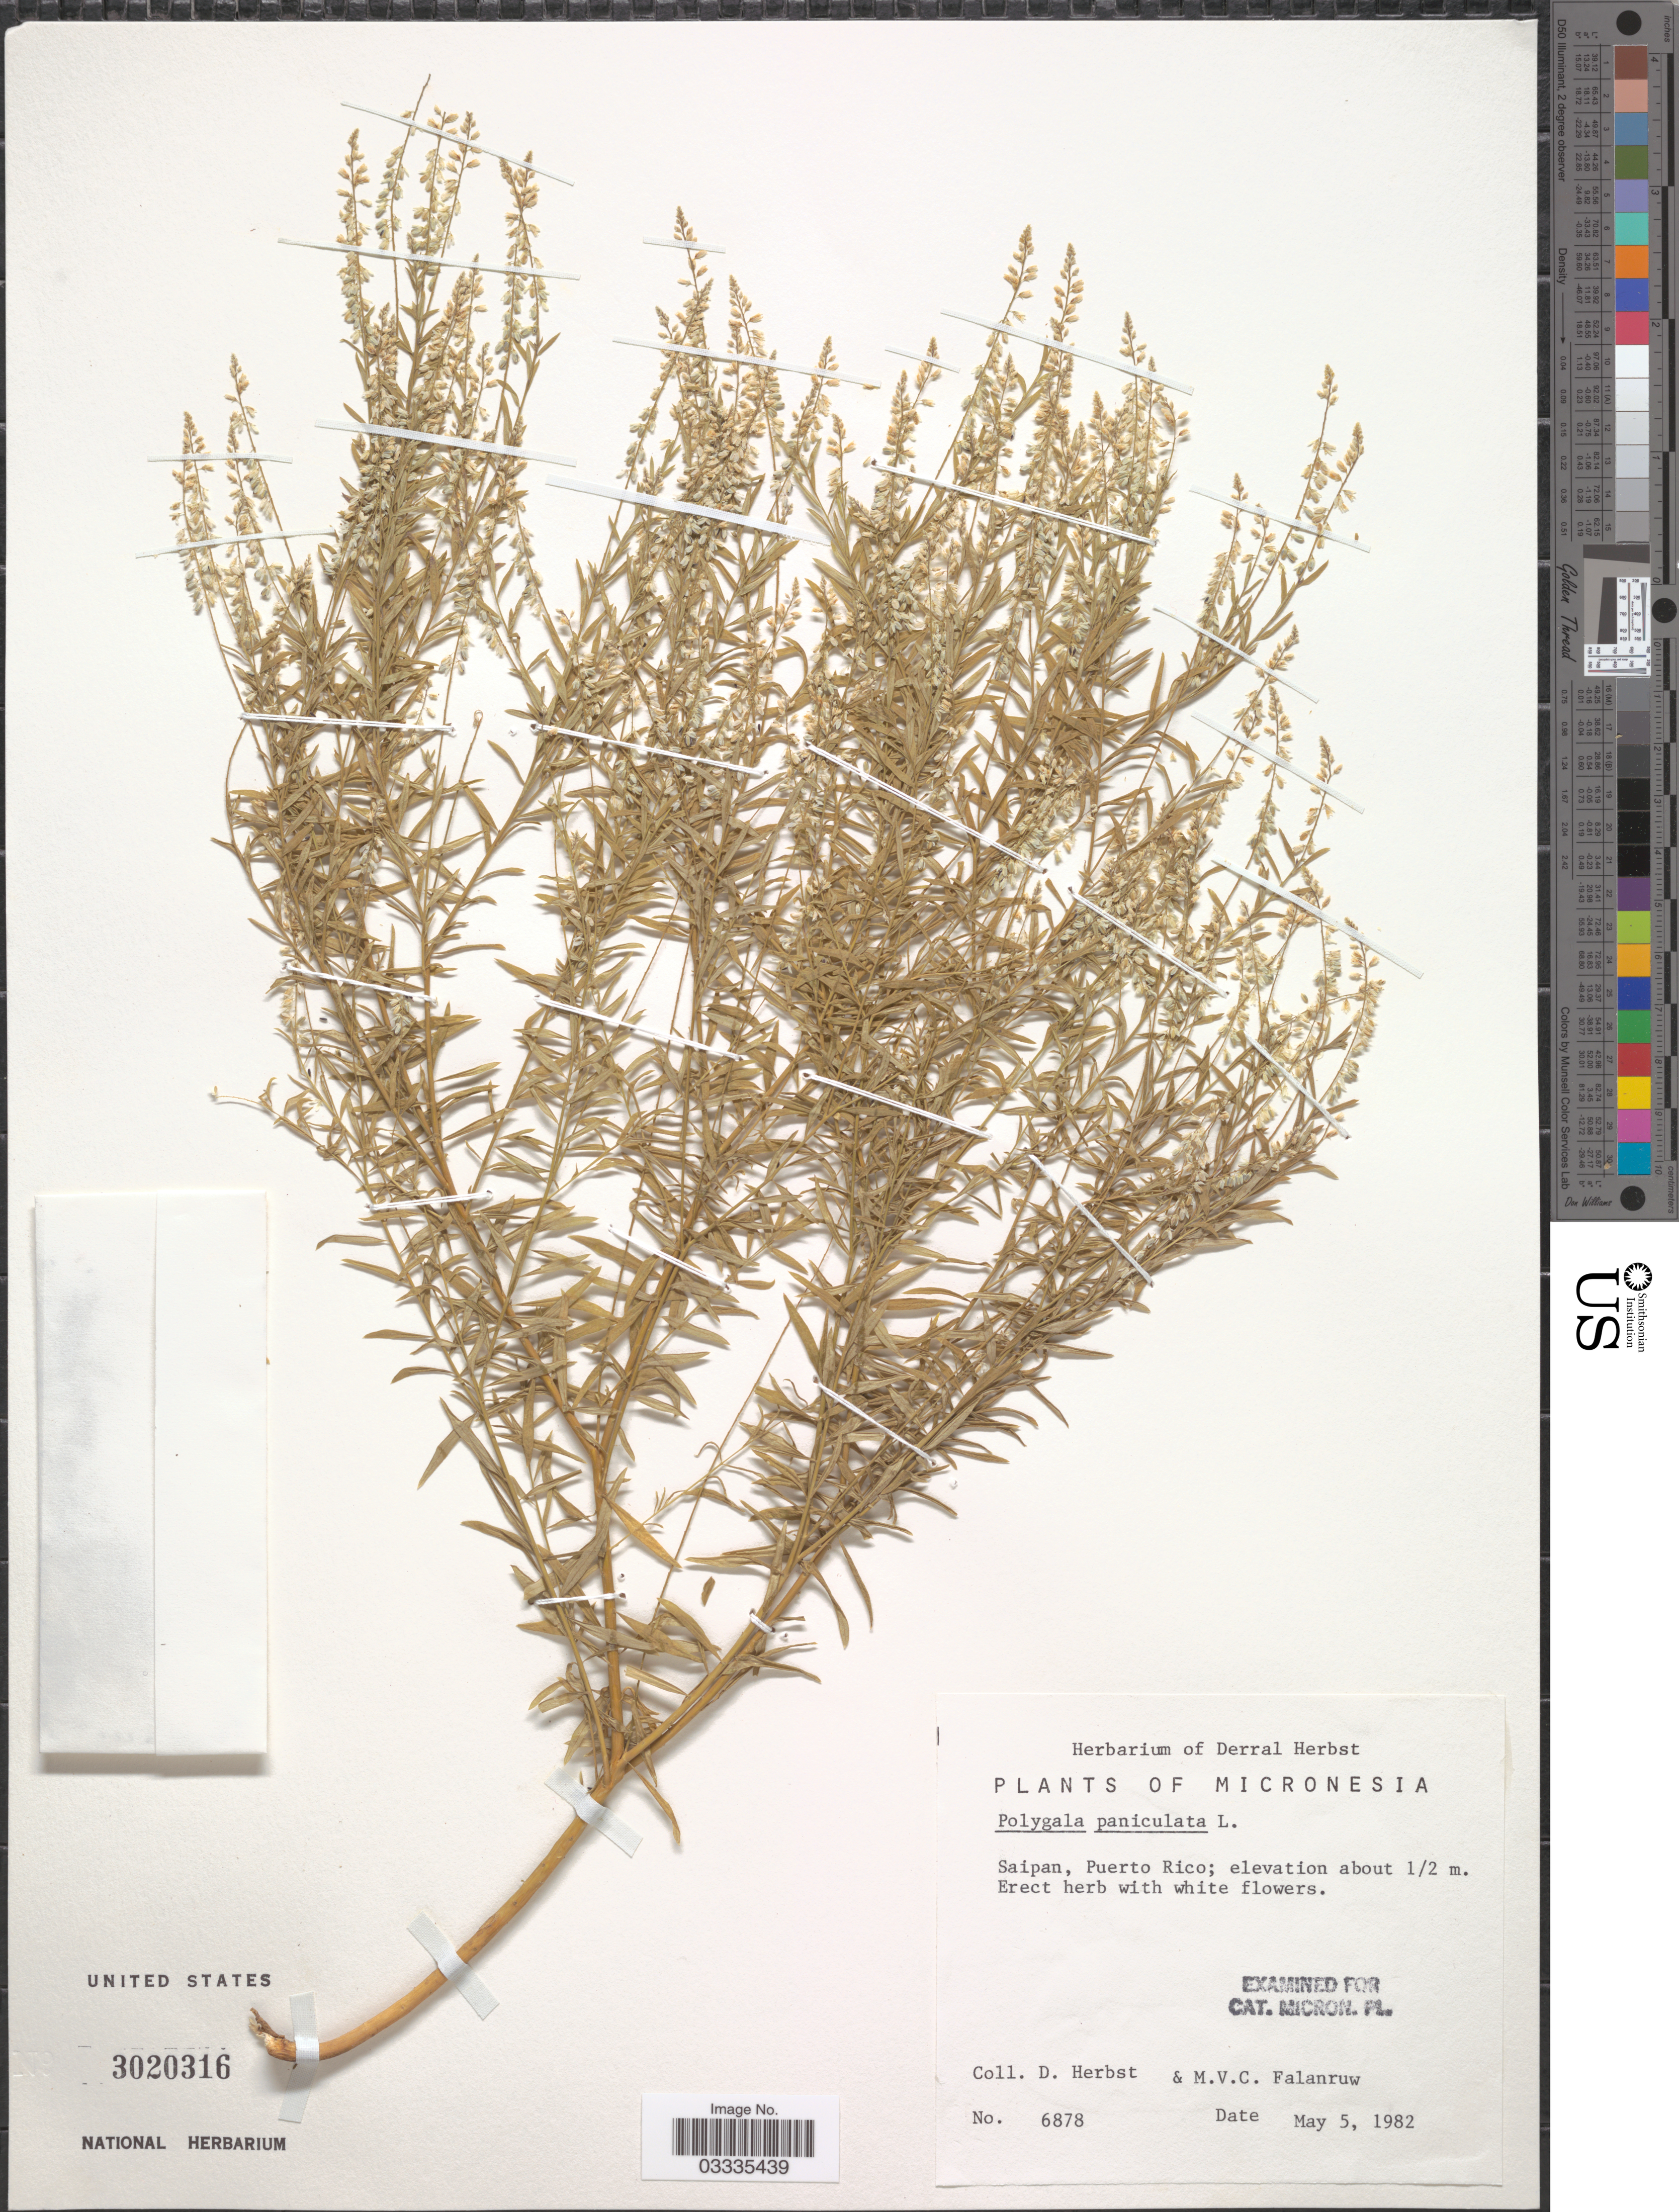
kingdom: Plantae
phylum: Tracheophyta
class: Magnoliopsida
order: Fabales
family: Polygalaceae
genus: Polygala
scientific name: Polygala paniculata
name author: L.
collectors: D. Herbst & M. V. Falanruw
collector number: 6878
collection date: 1982-05-05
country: Northern Mariana Islands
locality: Micronesia. Saipan, Puerto Rico.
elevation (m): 0.5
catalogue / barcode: US 3020316